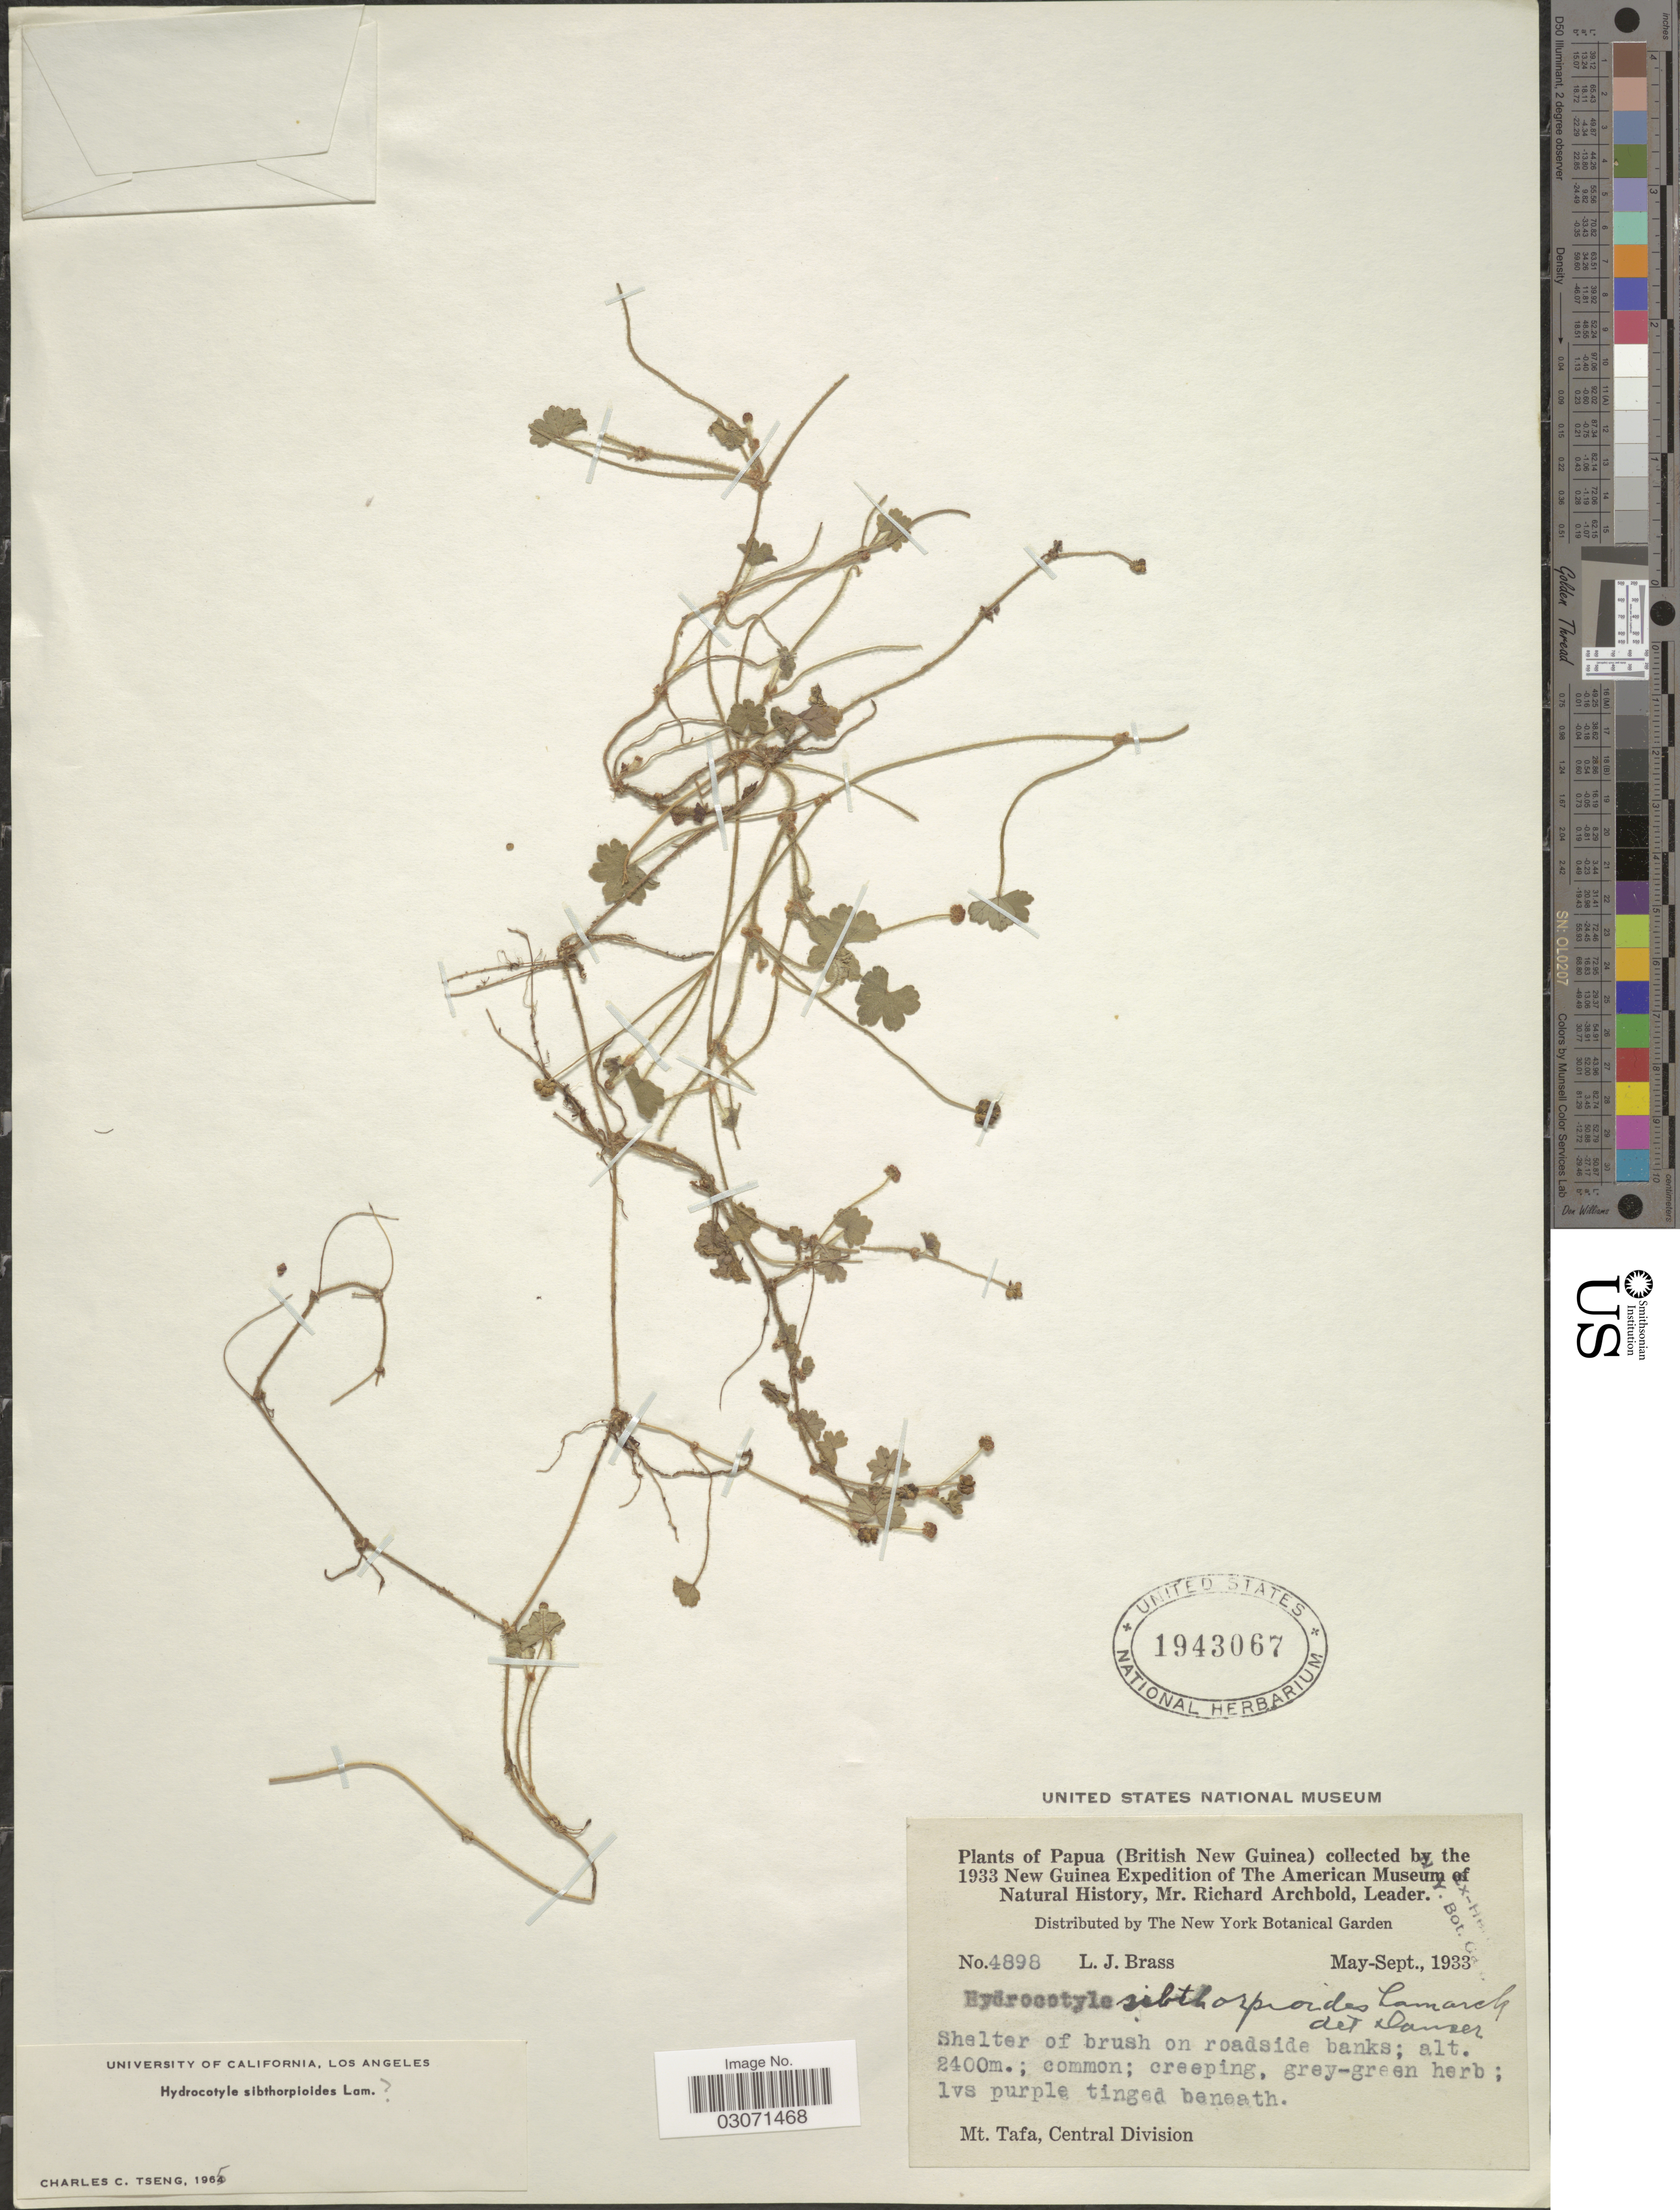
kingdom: Plantae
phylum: Tracheophyta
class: Magnoliopsida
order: Apiales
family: Araliaceae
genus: Hydrocotyle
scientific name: Hydrocotyle sibthorpioides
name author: Lam.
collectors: L. J. Brass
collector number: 4898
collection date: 1933-05/1933-09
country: Papua New Guinea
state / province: Central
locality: Papua (British New Guinea). Mt. Tafa, Central Division.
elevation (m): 2400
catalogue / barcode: US 1943067